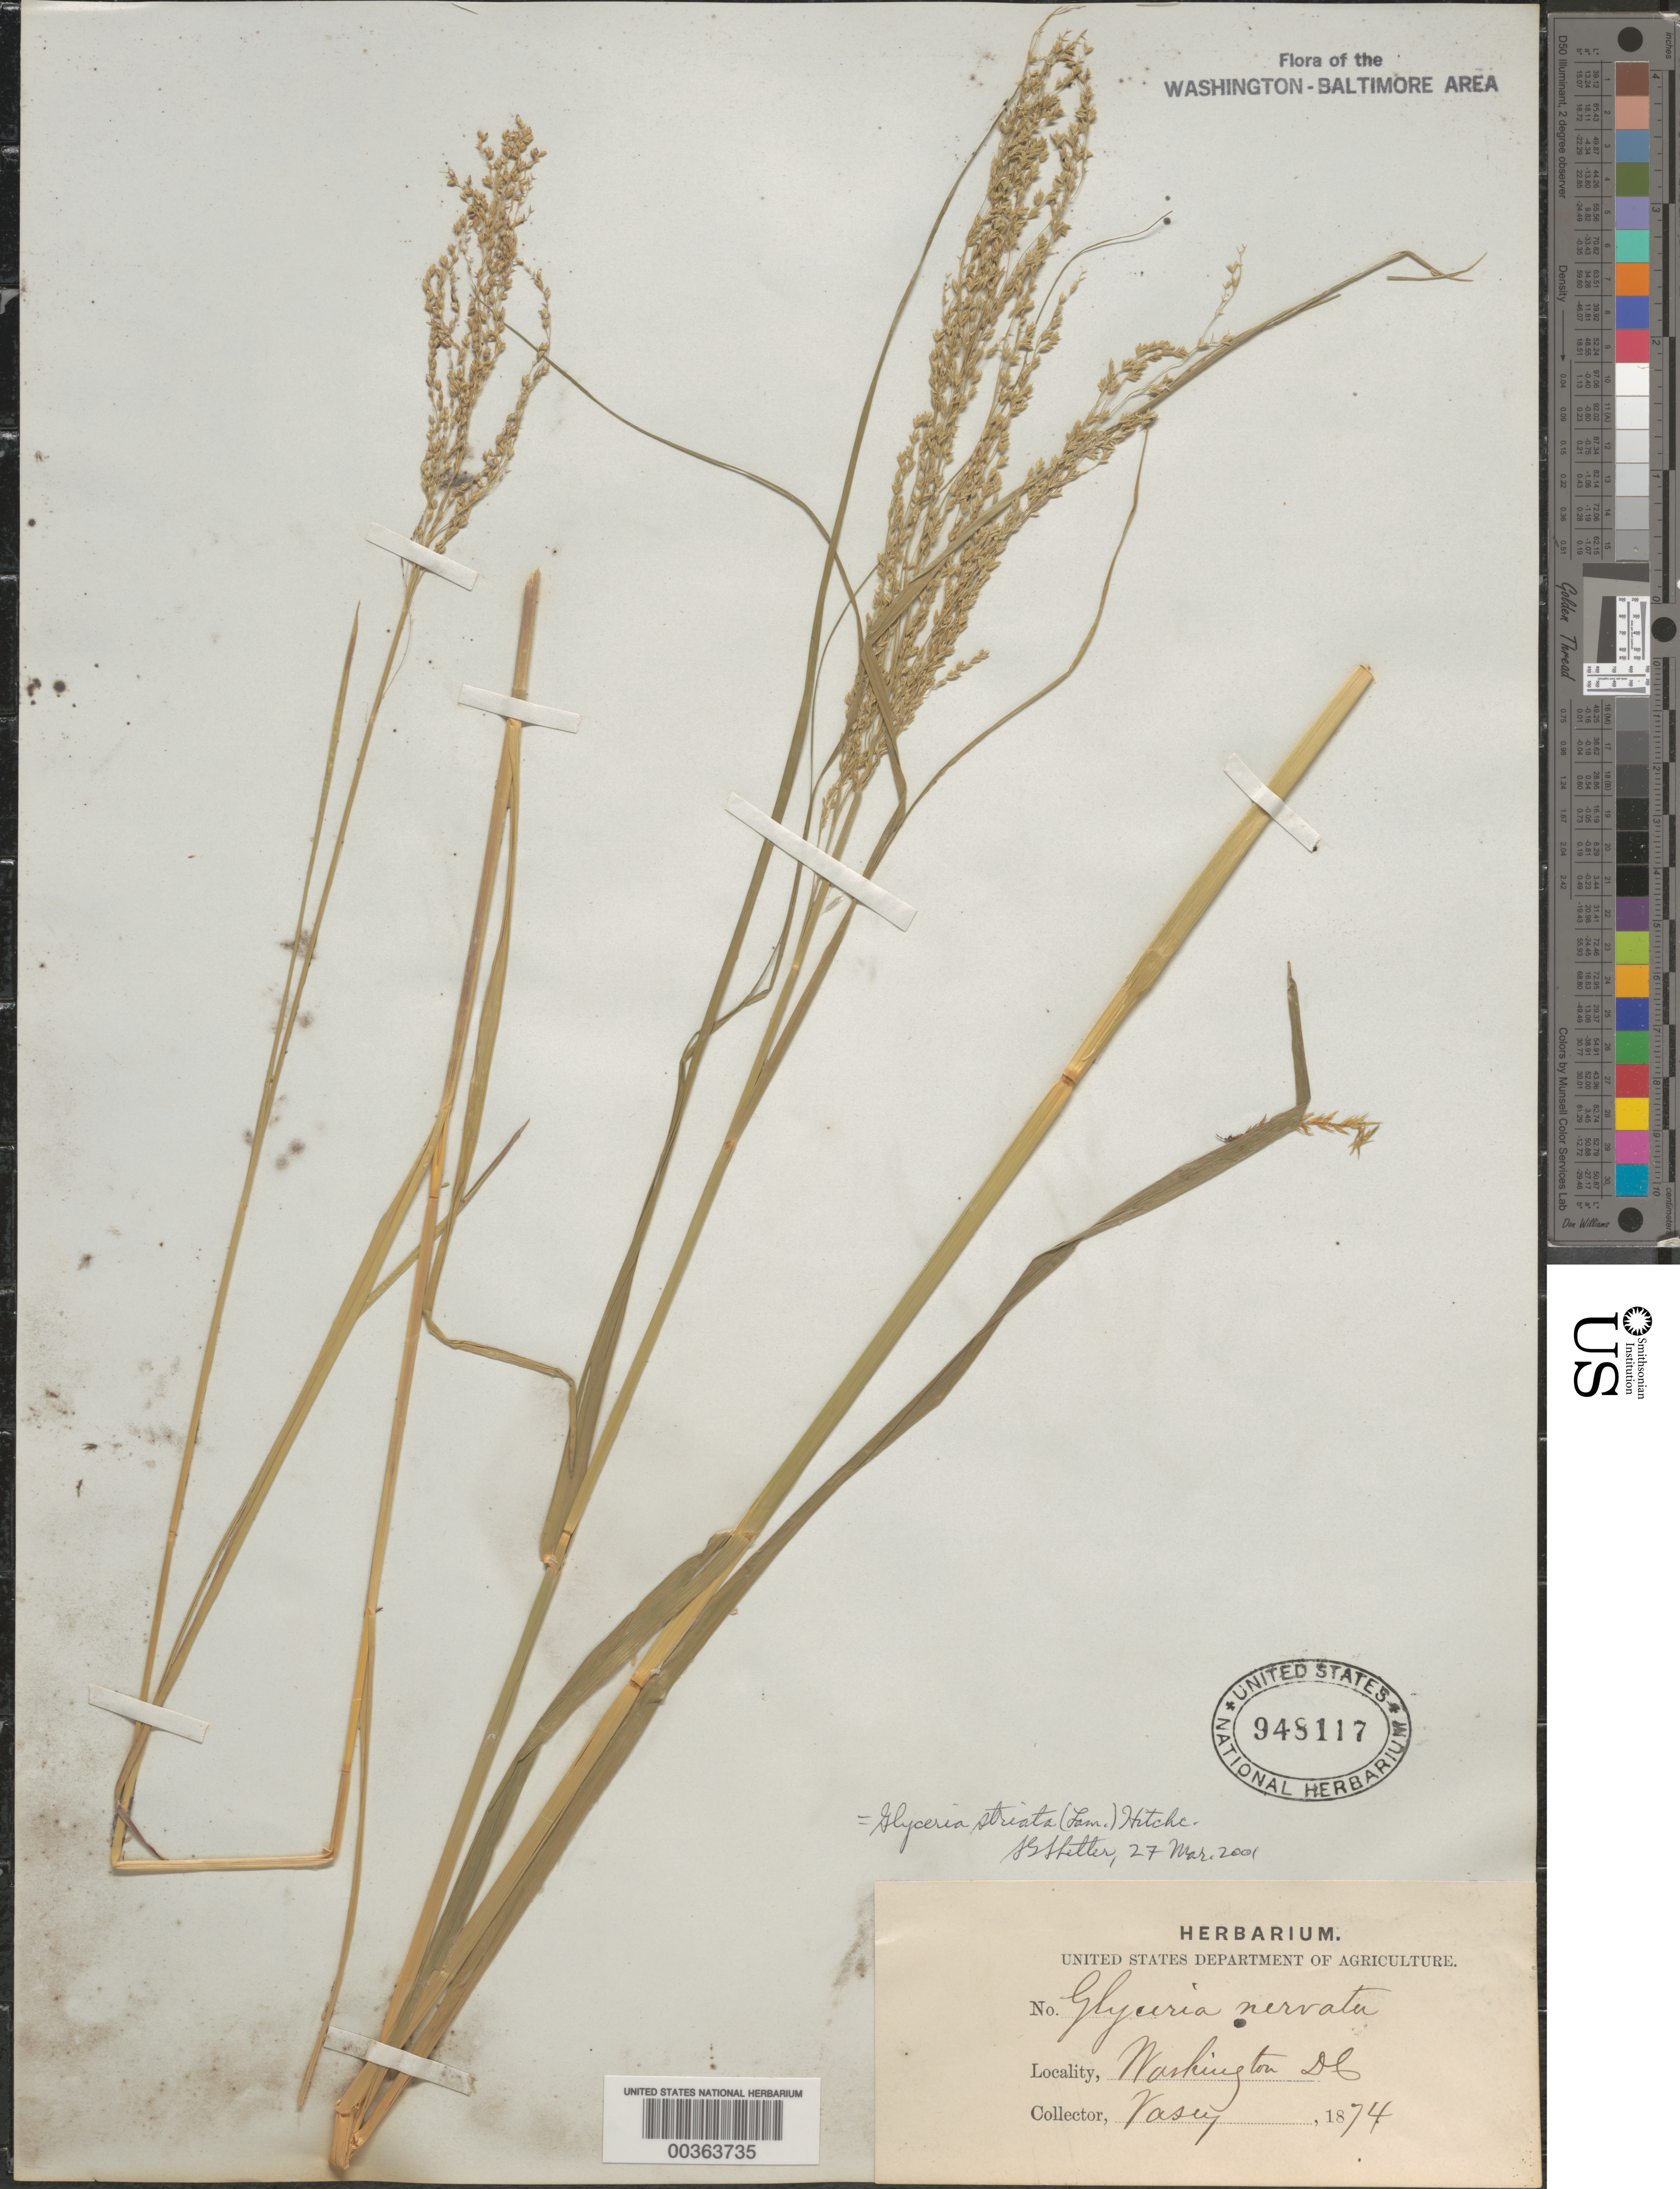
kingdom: Plantae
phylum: Tracheophyta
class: Liliopsida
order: Poales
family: Poaceae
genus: Glyceria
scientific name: Glyceria striata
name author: (Lam.) Hitchc.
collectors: G. Vasey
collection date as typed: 1874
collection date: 1874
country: United States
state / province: District of Columbia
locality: Washington DC area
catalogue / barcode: US 948117